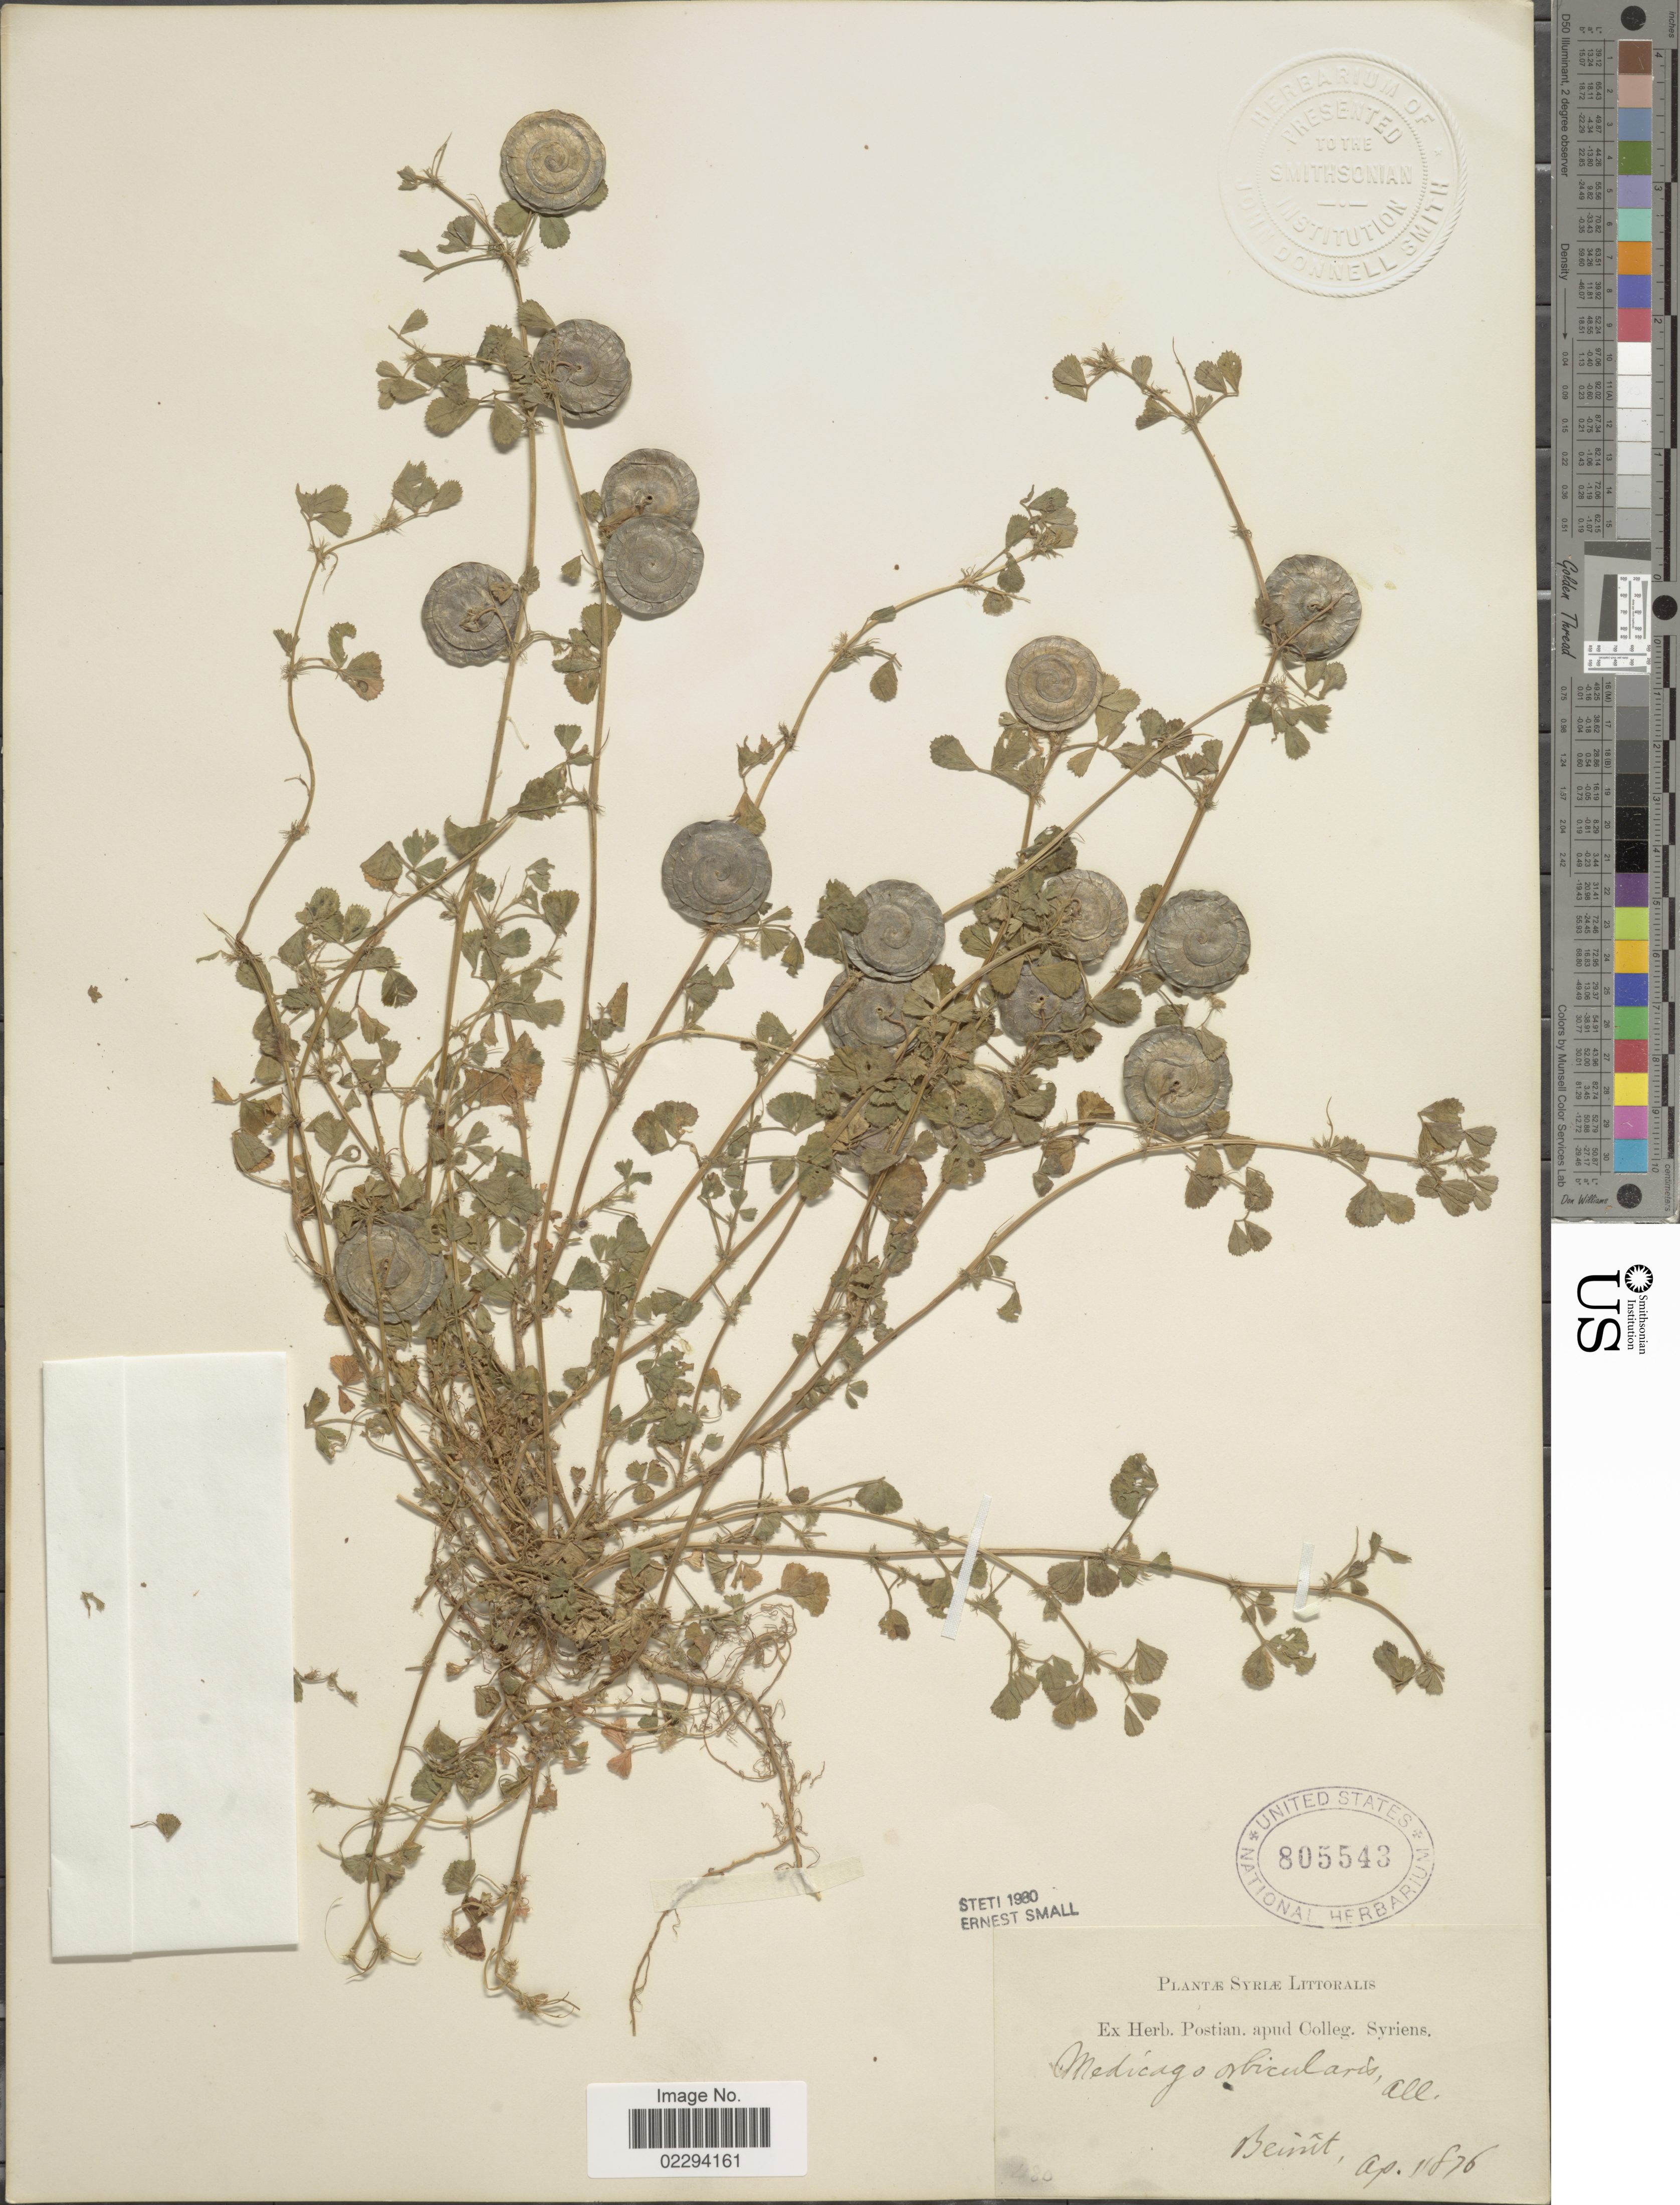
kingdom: Plantae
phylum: Tracheophyta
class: Magnoliopsida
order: Fabales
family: Fabaceae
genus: Medicago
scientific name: Medicago orbicularis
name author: (L.) Bartal.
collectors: ex herb. Postian. apud Colleg. Syriens. Protest. USE "Fannie P. A. Shepard" (10308853) AS PRIMARY COLLECTOR INSTEAD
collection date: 1876-04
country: Lebanon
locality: Syriæ Littoralis. Beirut.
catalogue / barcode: US 805543